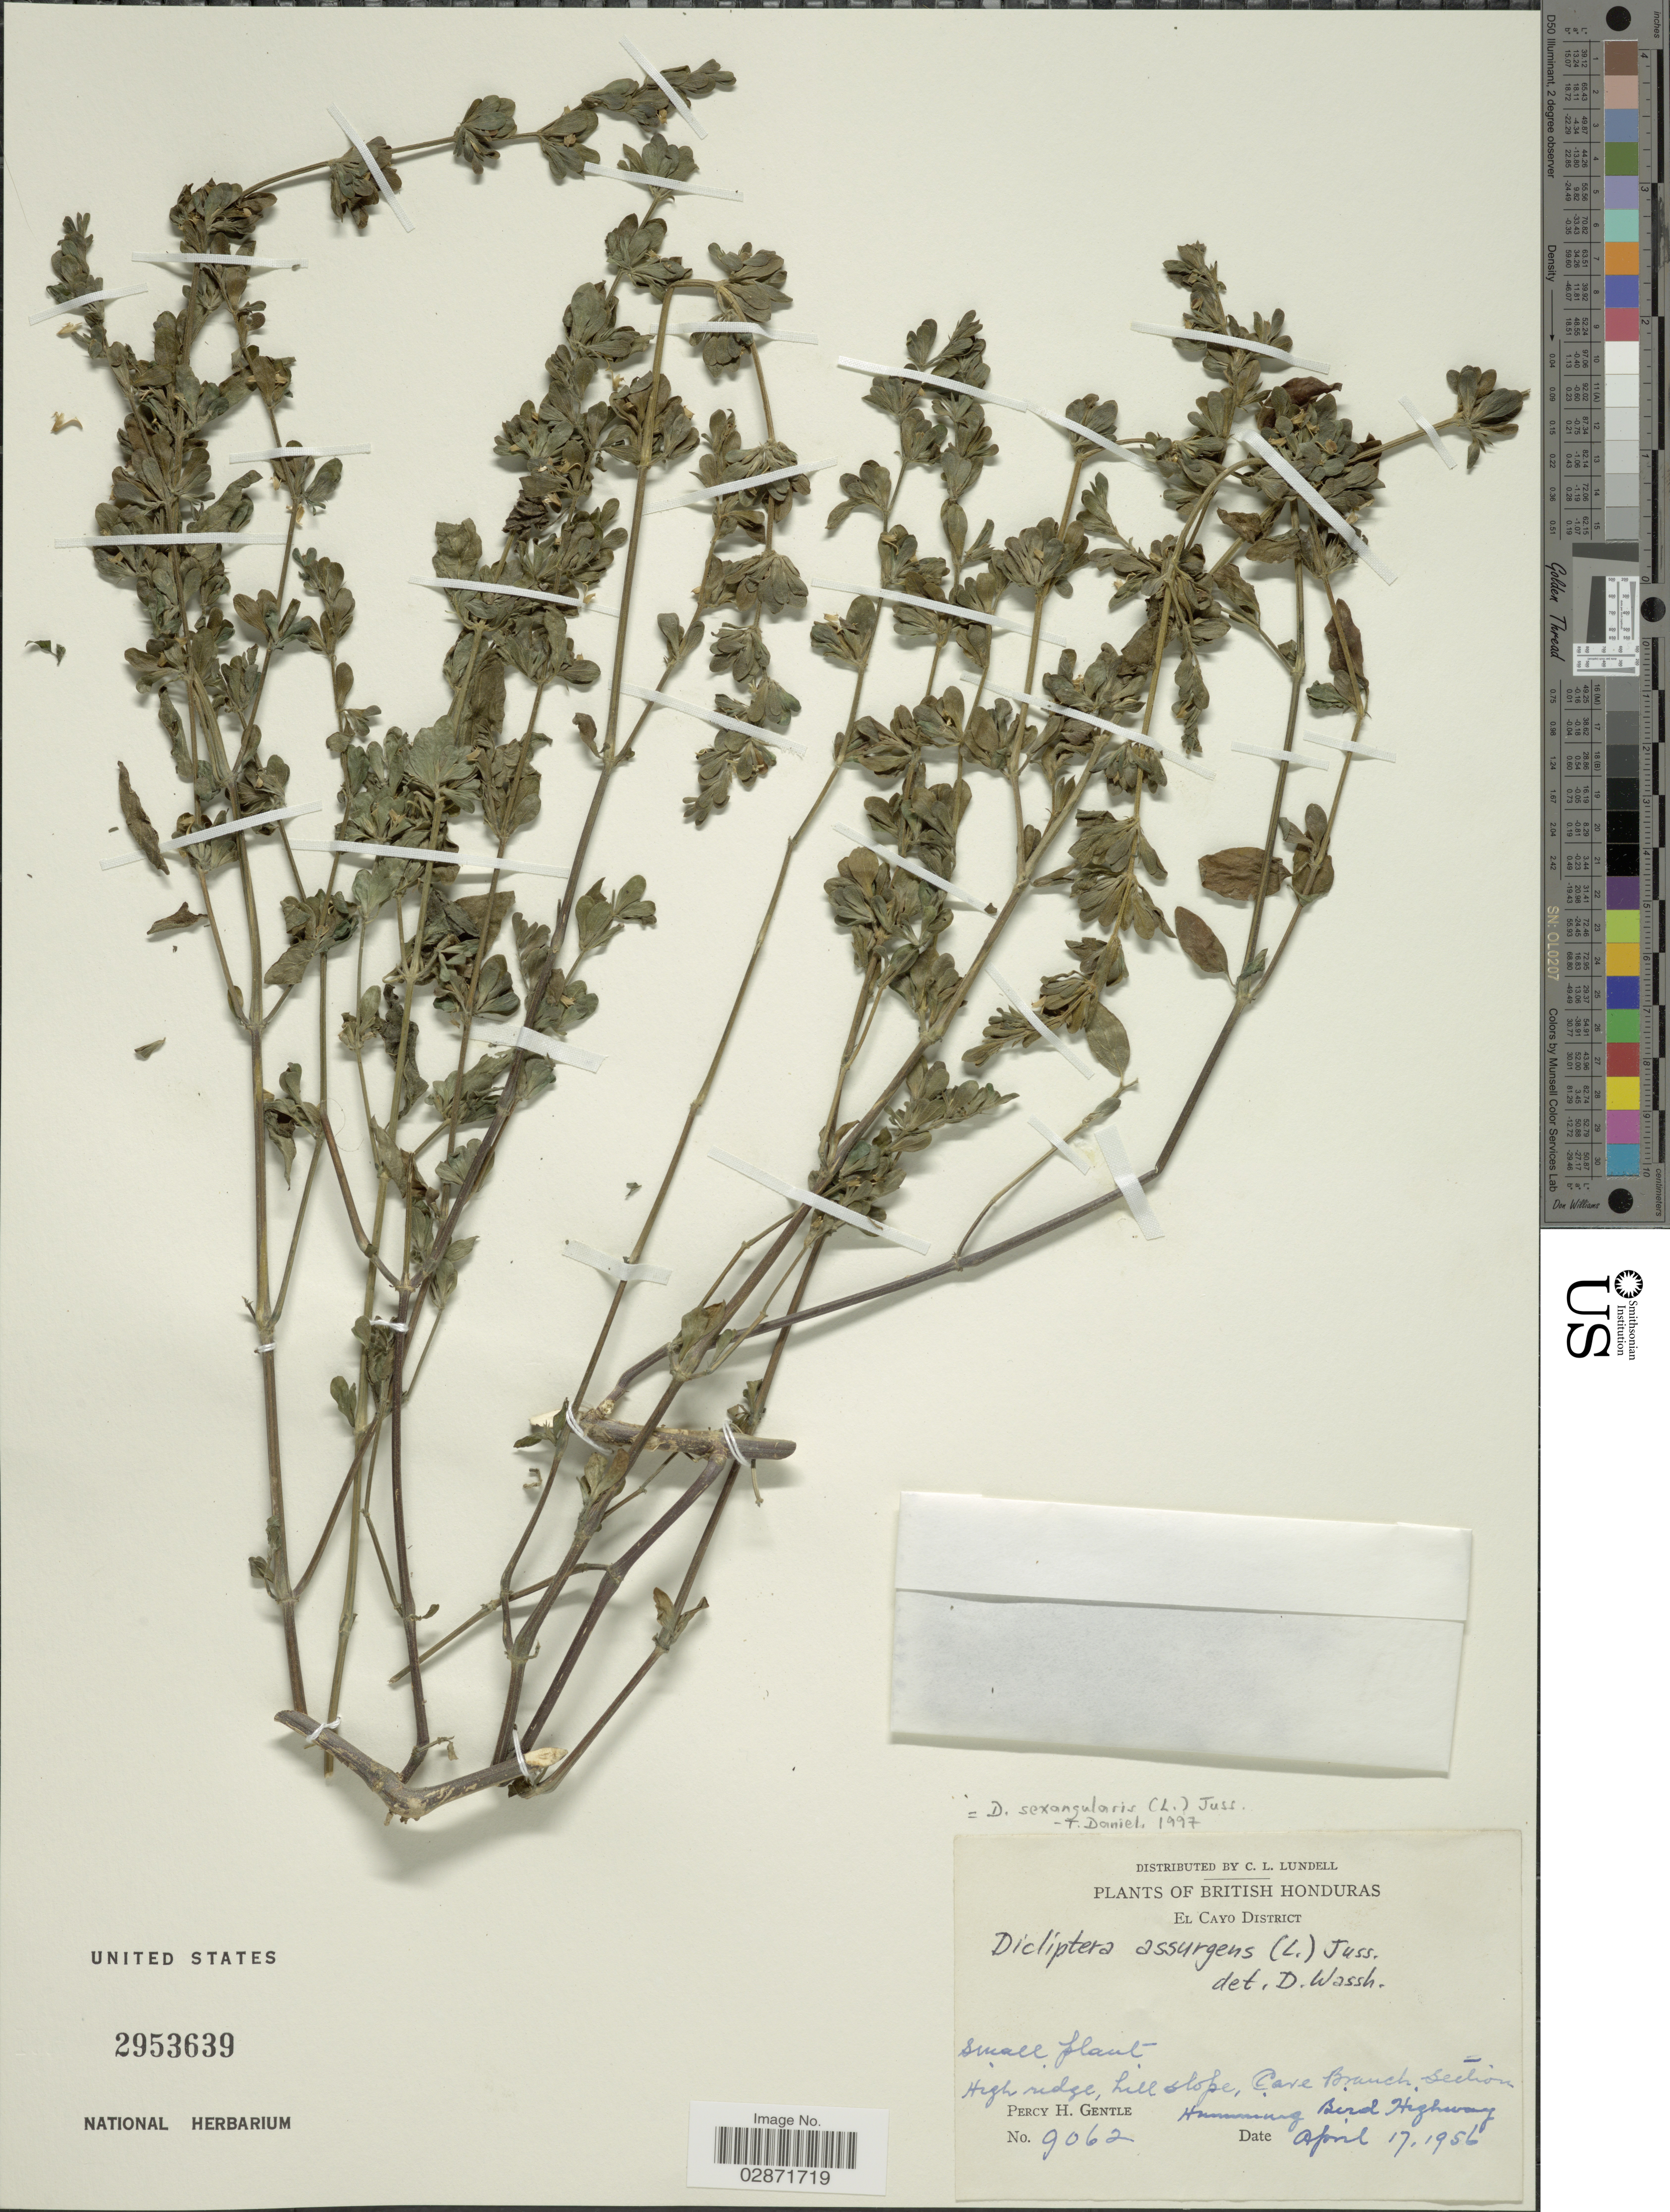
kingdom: Plantae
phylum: Tracheophyta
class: Magnoliopsida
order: Lamiales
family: Acanthaceae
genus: Dicliptera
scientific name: Dicliptera sexangularis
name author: (L.) Juss.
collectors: P. H. Gentle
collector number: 9062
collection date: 1956-04-17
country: Belize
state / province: Cayo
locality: British Honduras, El Cayo District, High ridge hill slope, Cave Branch Section, Humming Bird Highway.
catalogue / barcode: US 2953639